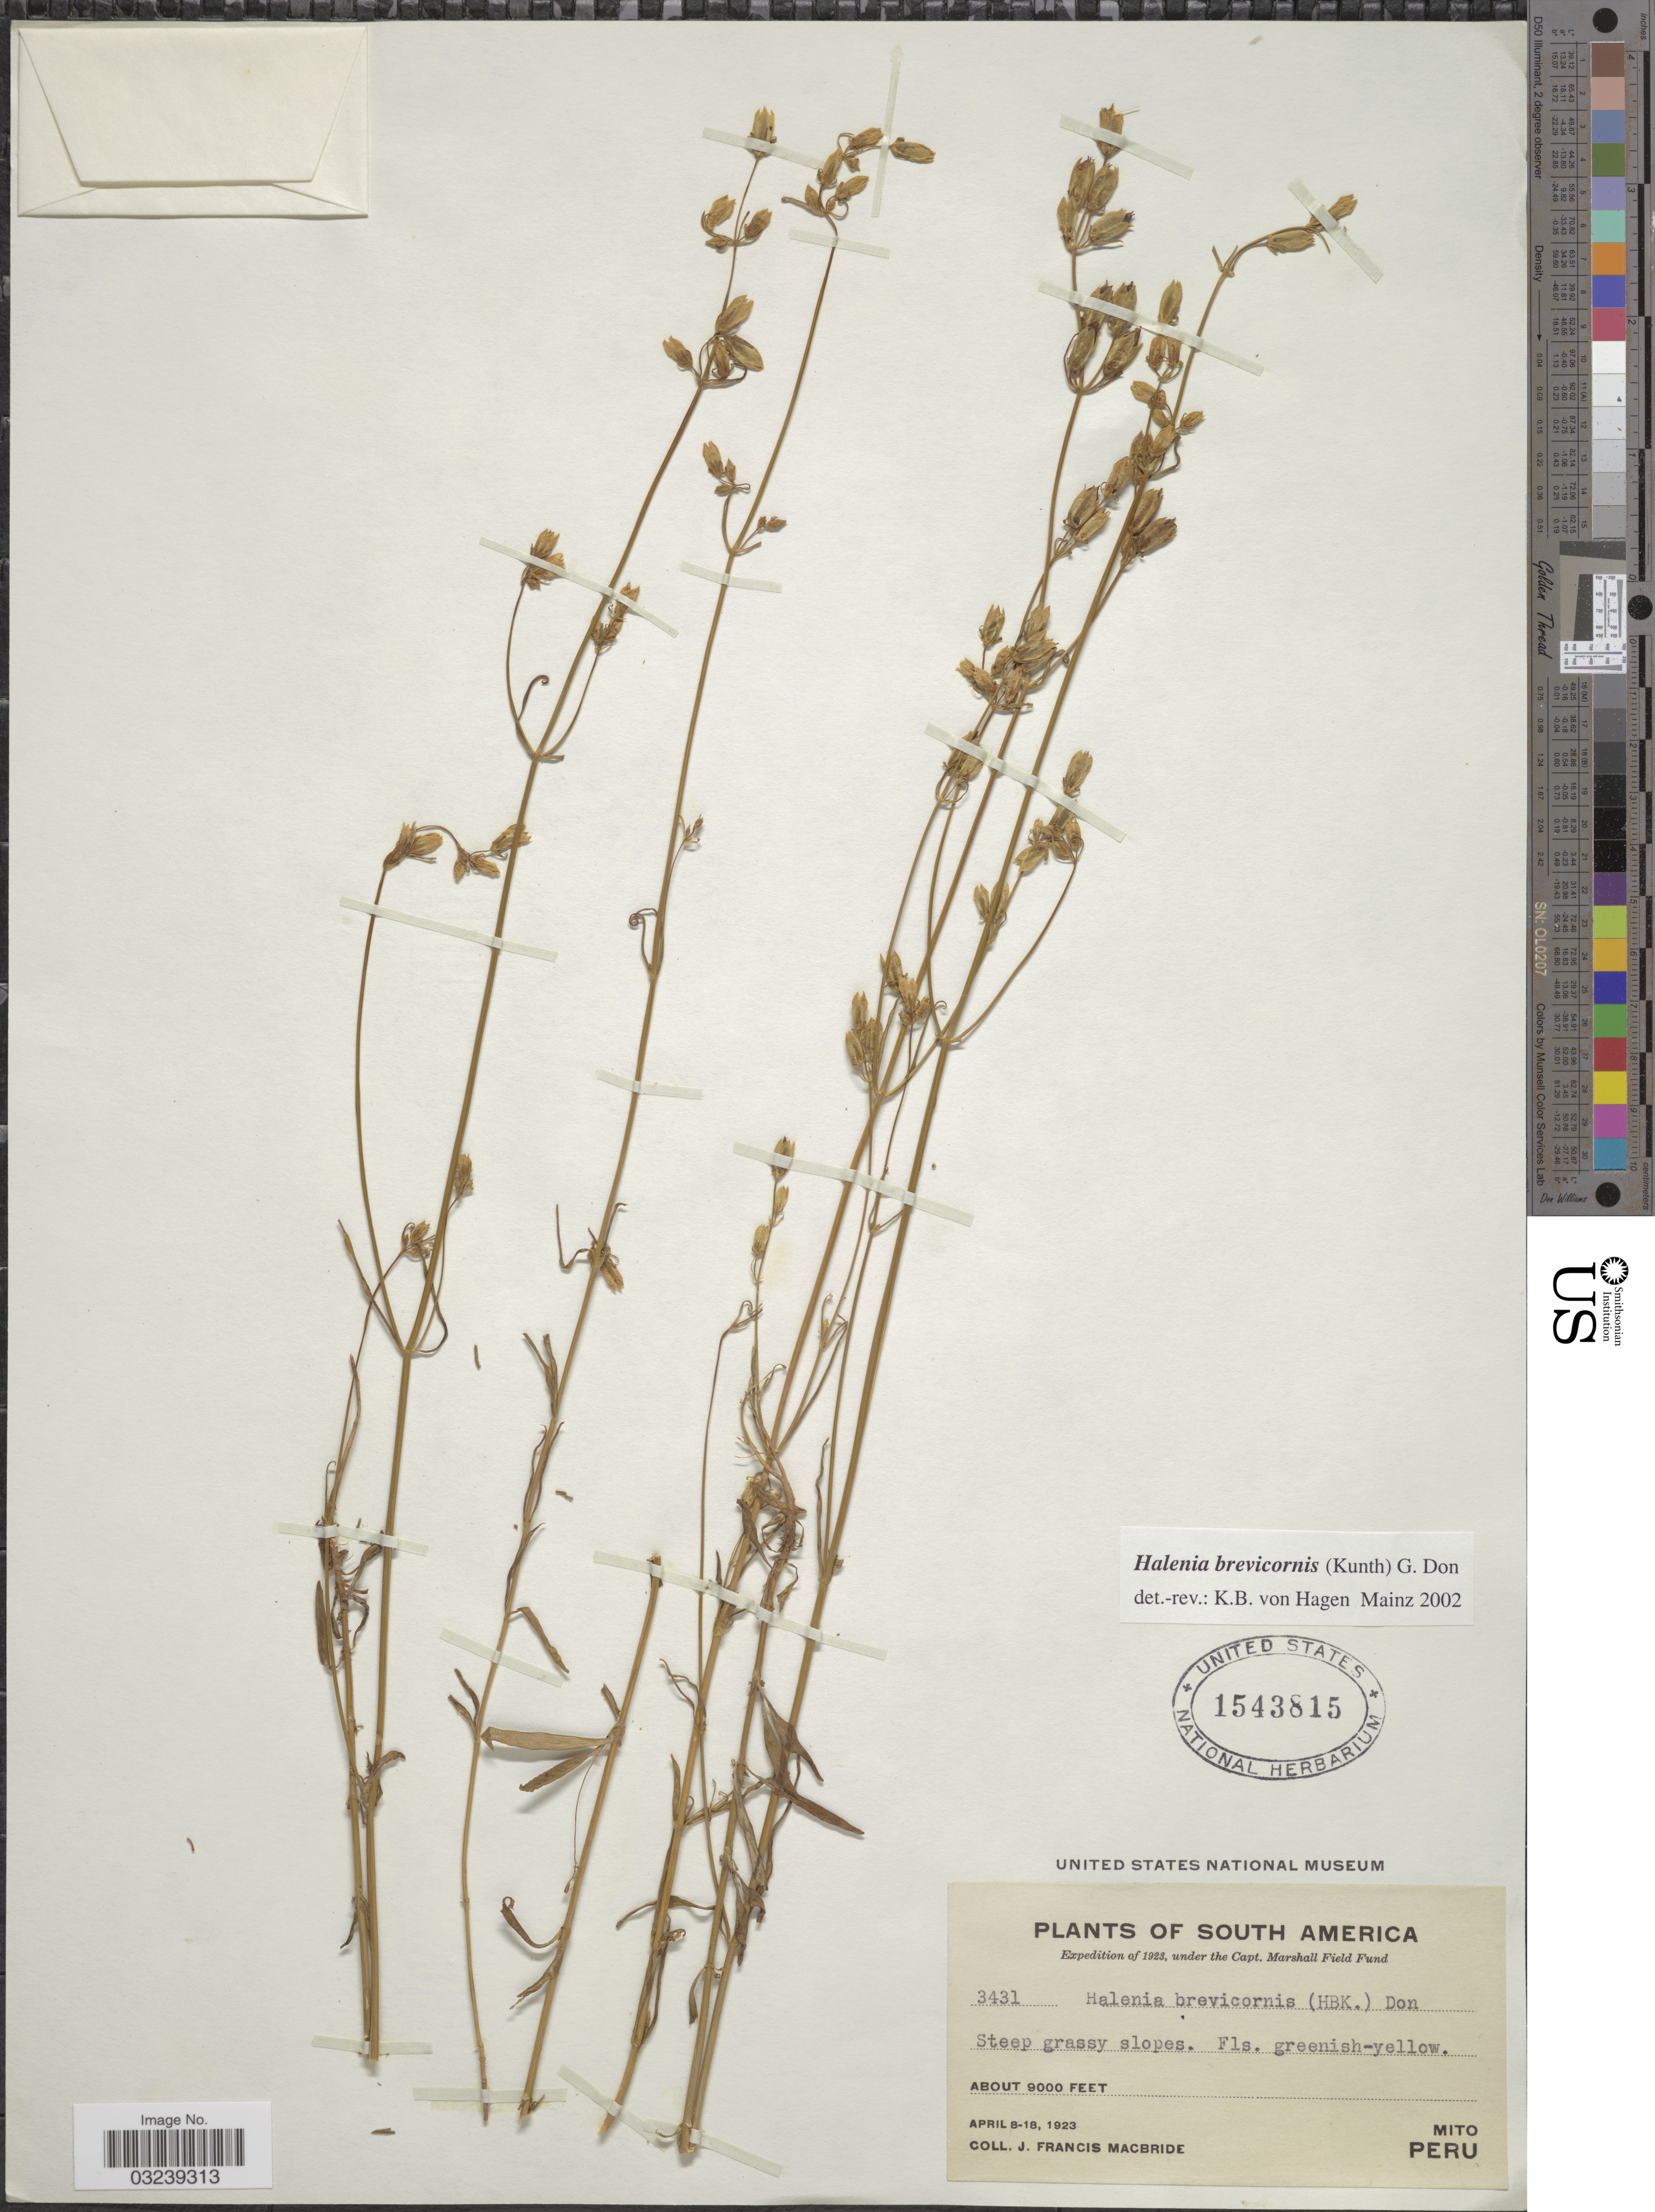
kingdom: Plantae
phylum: Tracheophyta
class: Magnoliopsida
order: Gentianales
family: Gentianaceae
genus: Halenia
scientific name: Halenia brevicornis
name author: (Kunth) G. Don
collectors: J. F. Macbride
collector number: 3431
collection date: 1923-04-08/1923-04-18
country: Peru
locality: Mito.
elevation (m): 2743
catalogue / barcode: US 1543815